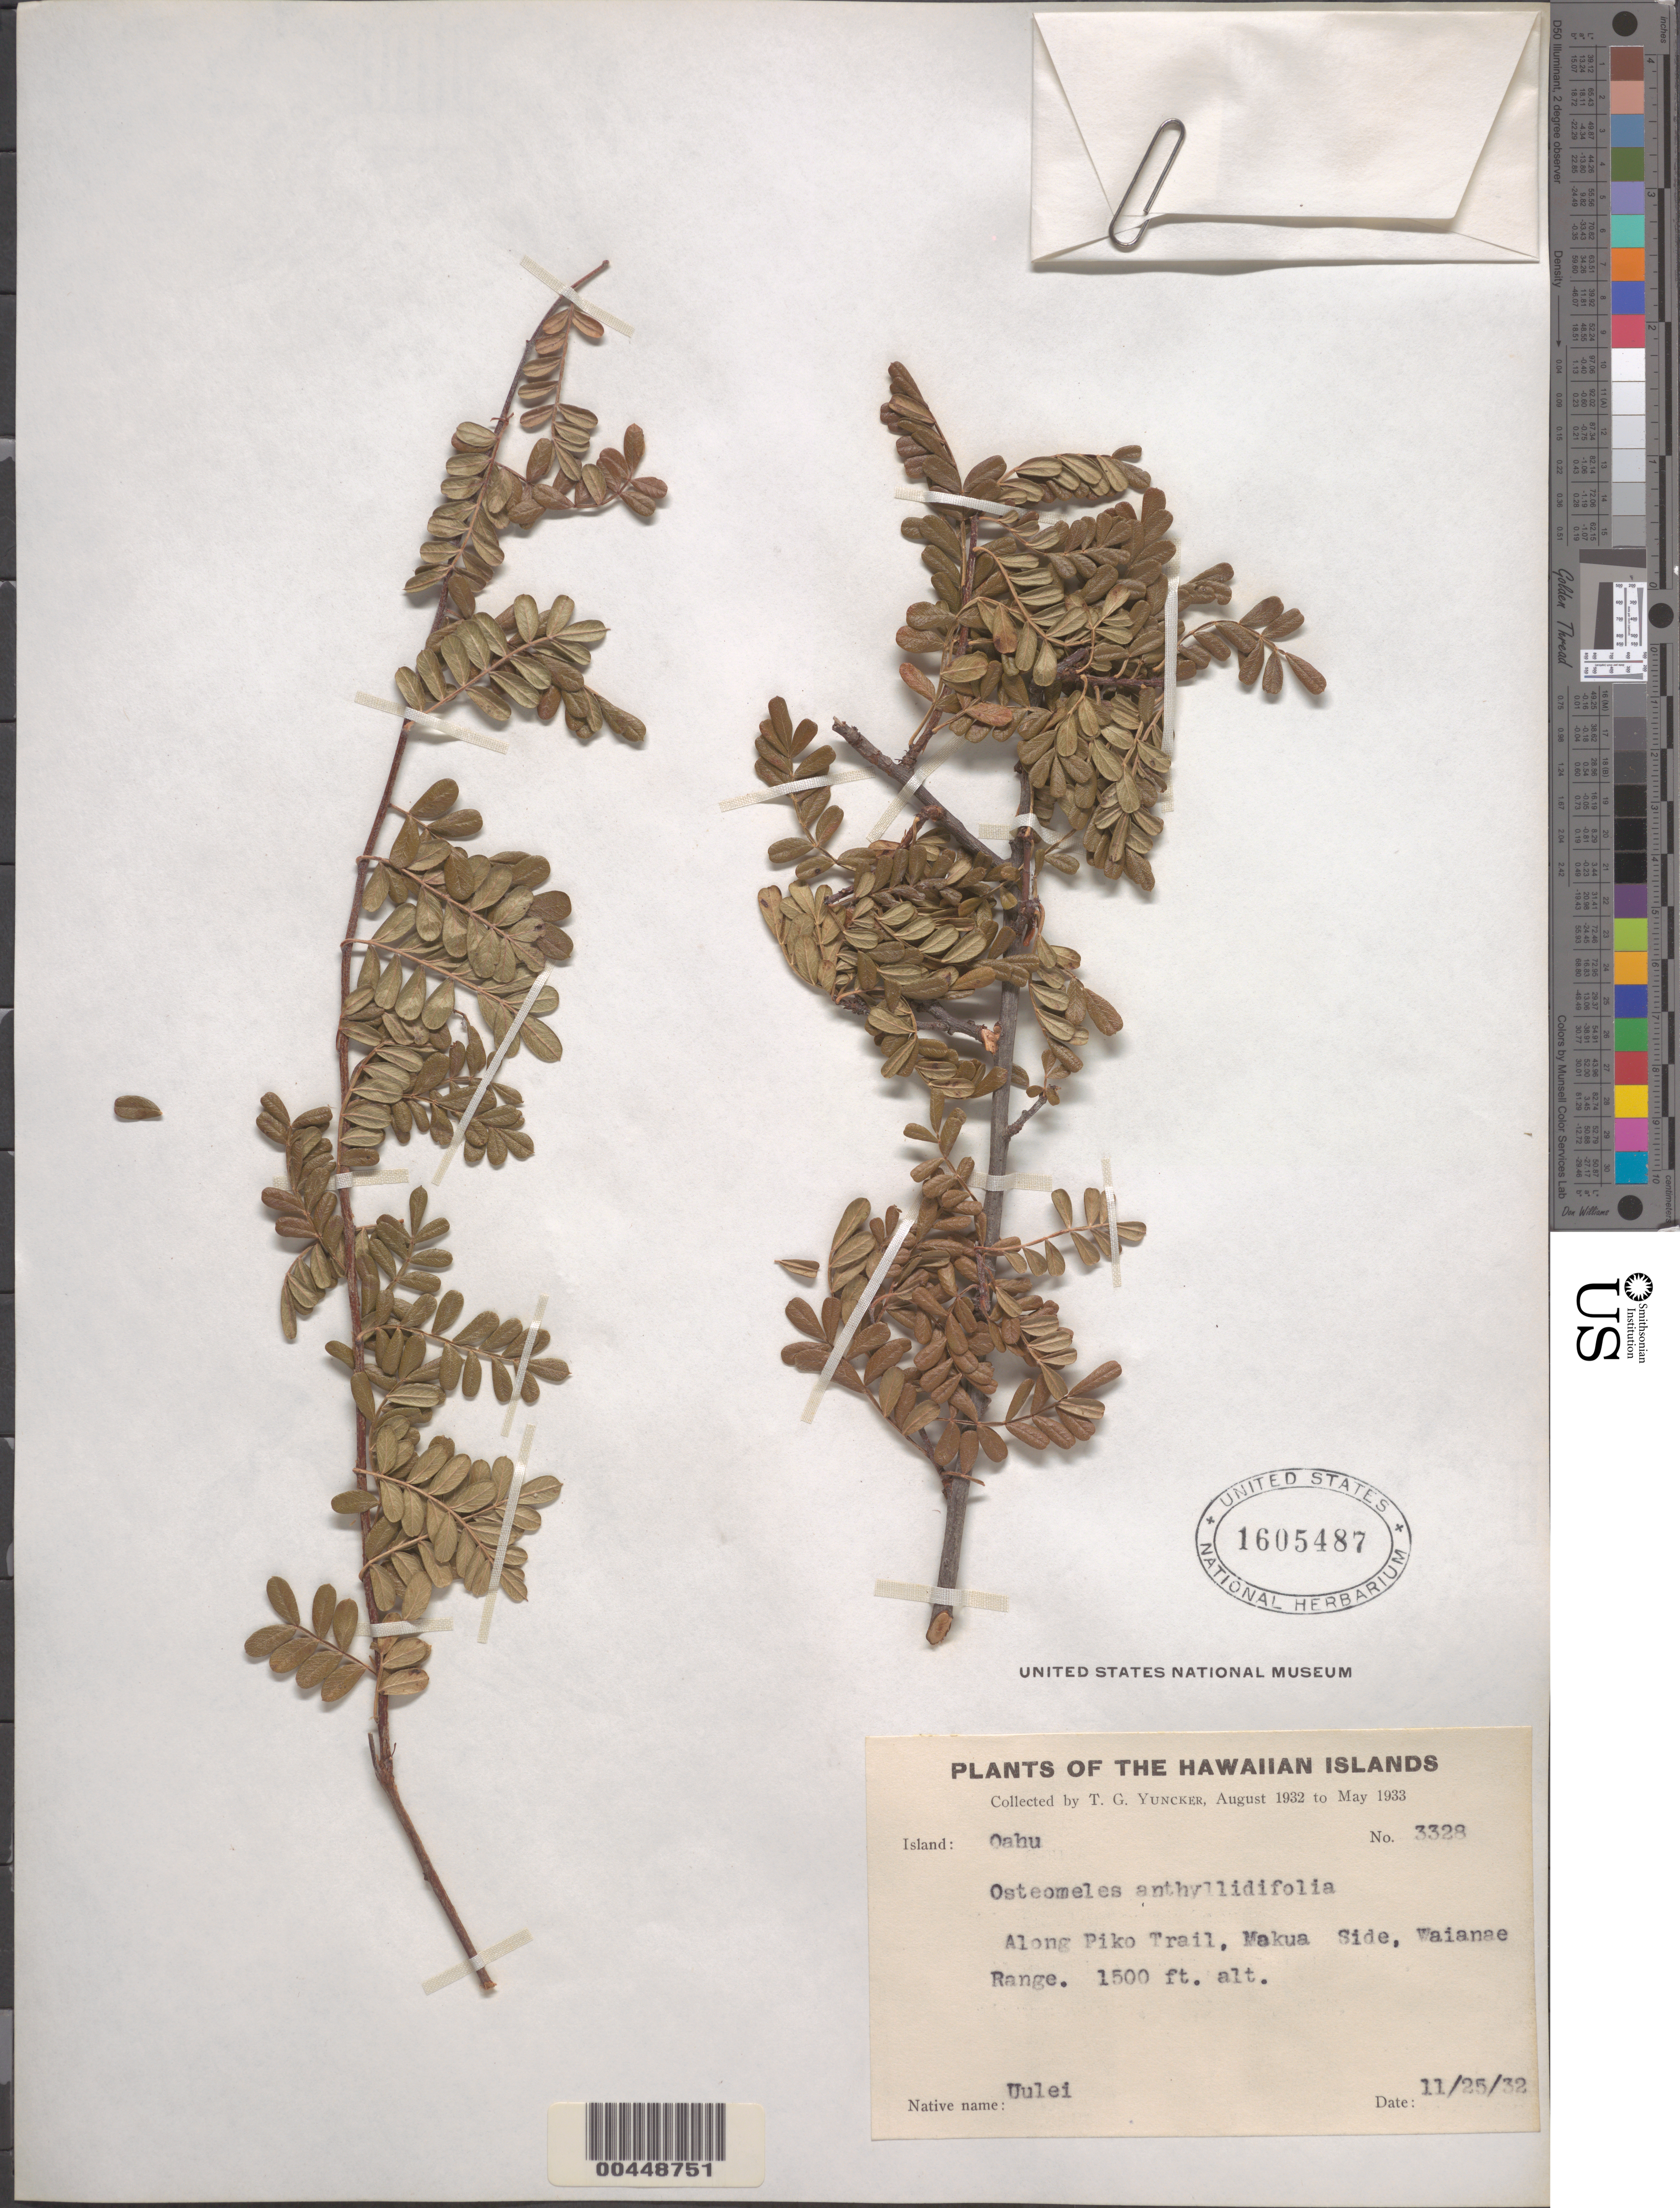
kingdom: Plantae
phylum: Tracheophyta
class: Magnoliopsida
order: Rosales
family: Rosaceae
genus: Osteomeles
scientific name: Osteomeles anthyllidifolia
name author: (Small) Lindl.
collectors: T. G. Yuncker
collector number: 3338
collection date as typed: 25 Nov 1932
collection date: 1932-11-25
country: United States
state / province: Hawaii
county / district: Honolulu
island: Oahu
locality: Along Piko Trail, Makua side, Waianae Range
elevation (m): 457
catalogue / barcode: US 1605487